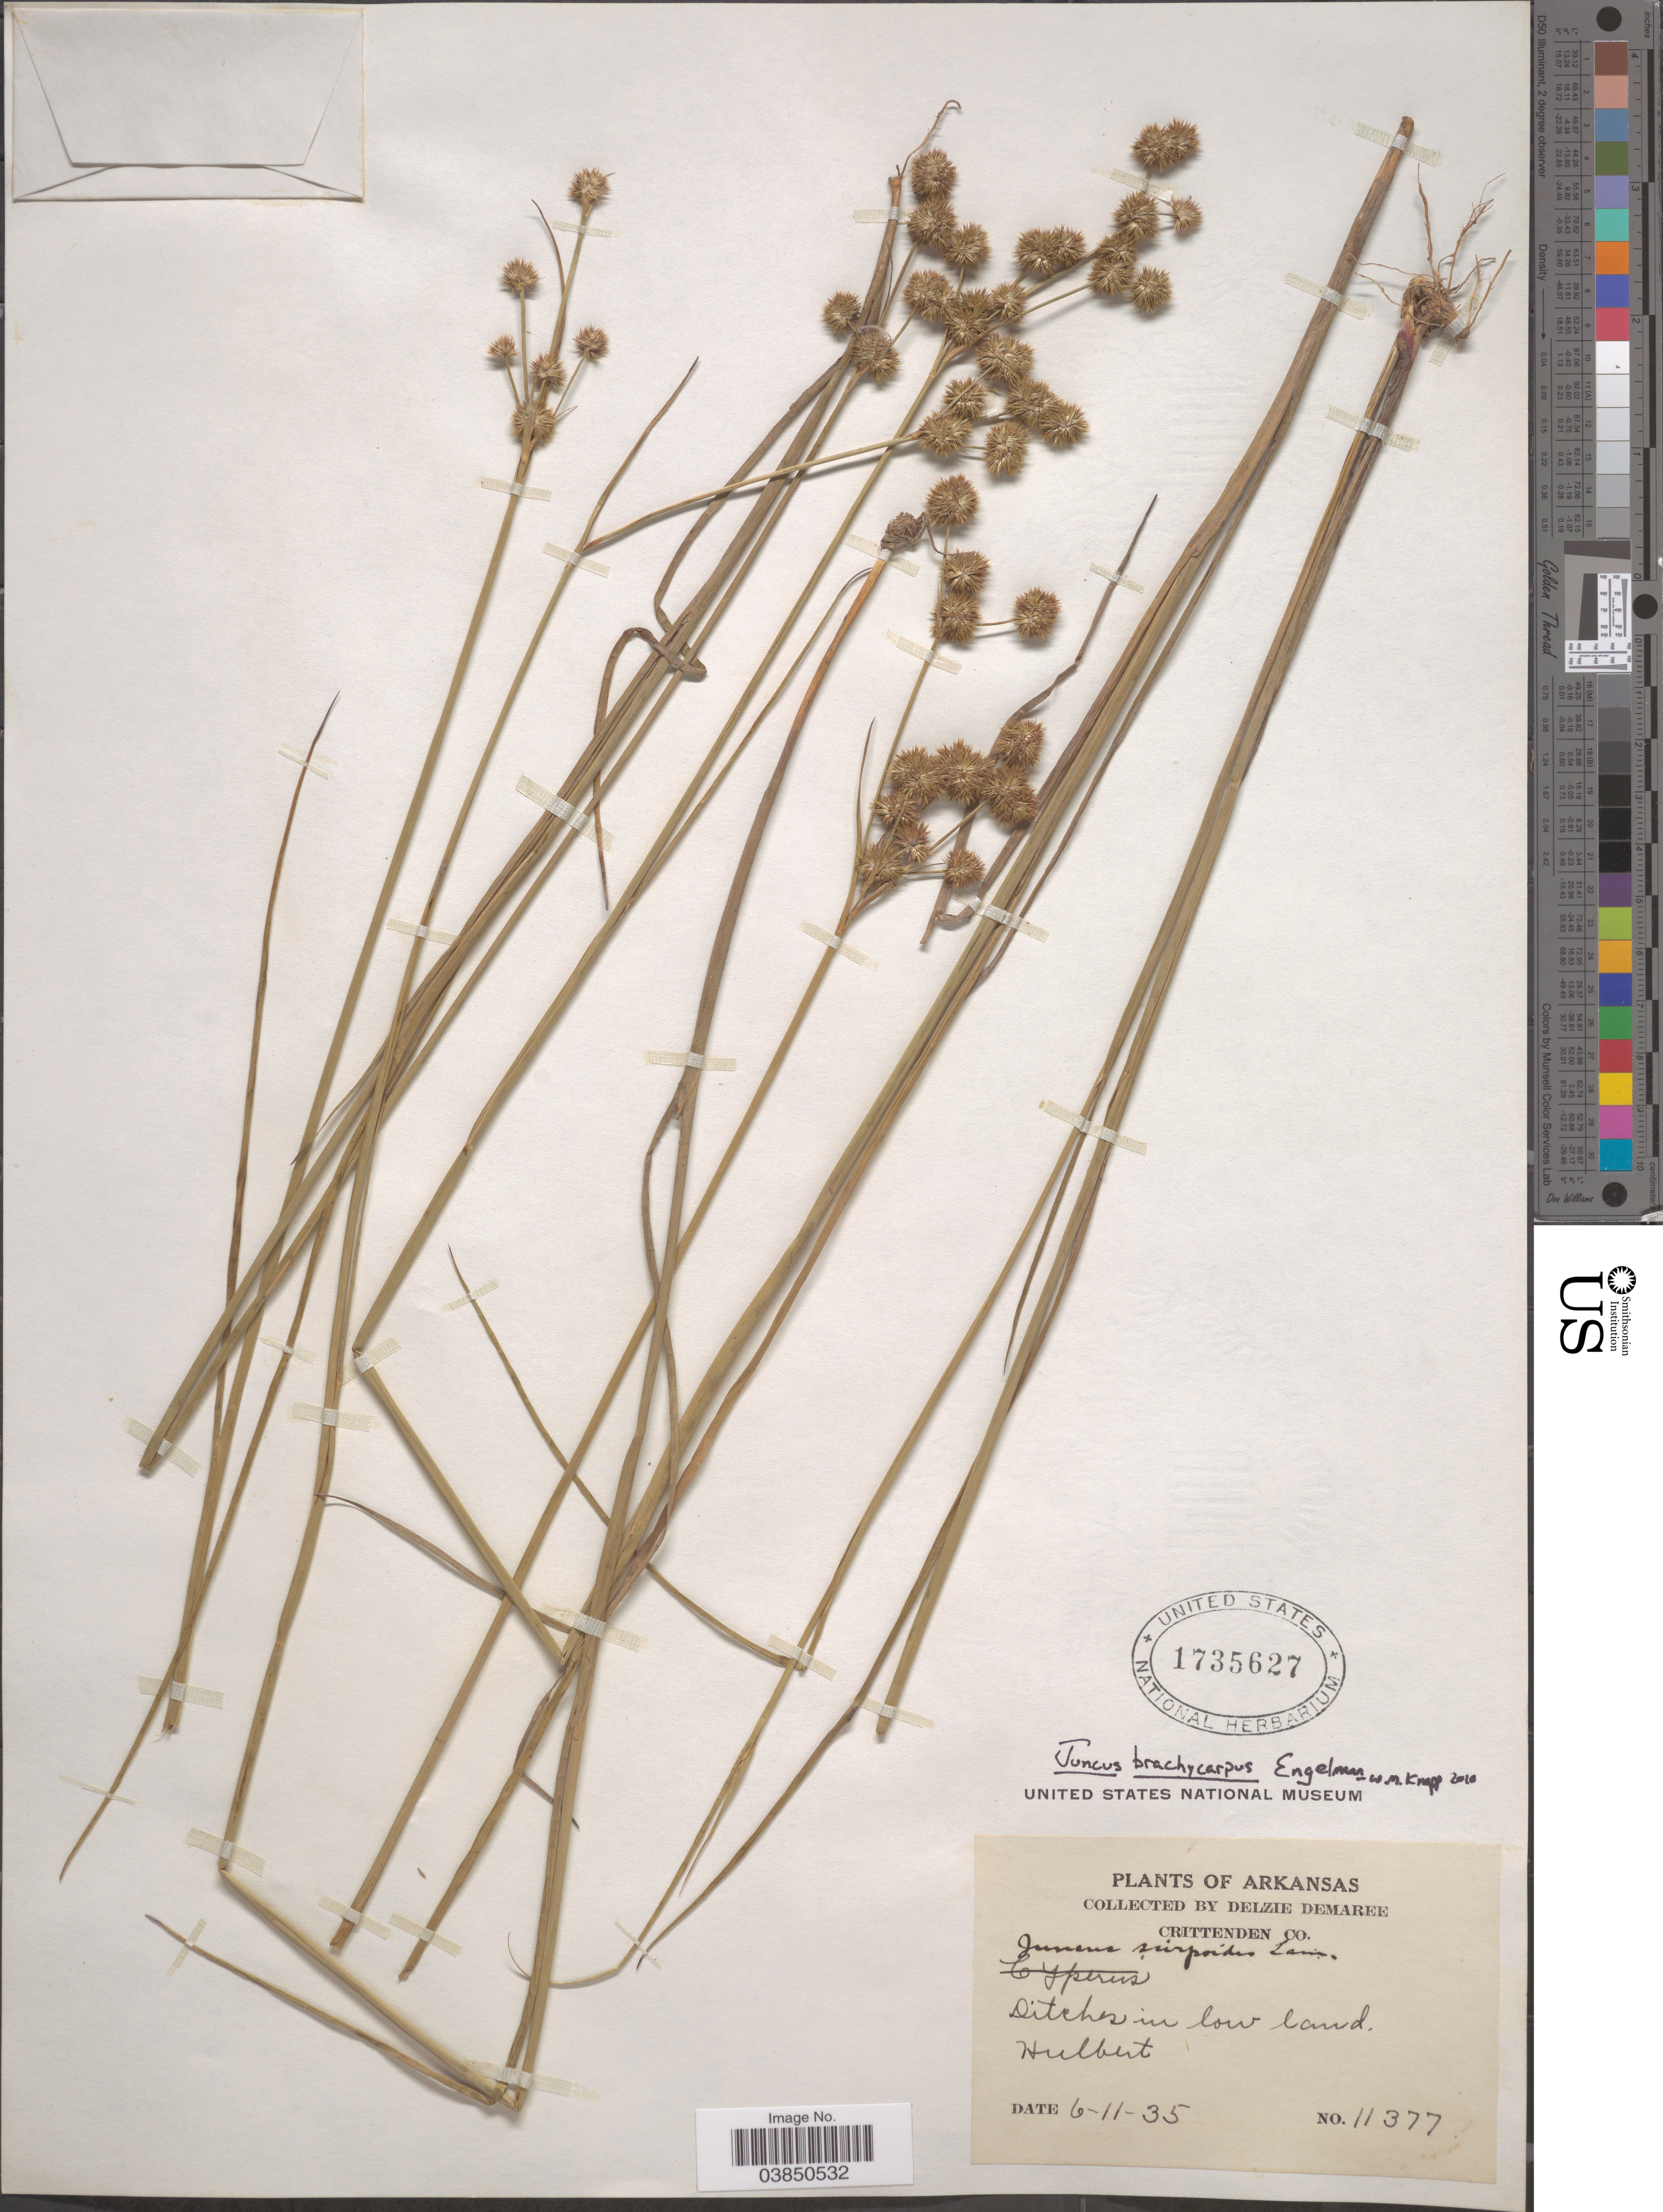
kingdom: Plantae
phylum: Tracheophyta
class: Liliopsida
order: Poales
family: Juncaceae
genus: Juncus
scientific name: Juncus brachycarpus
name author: Engelm.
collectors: D. Demaree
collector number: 11377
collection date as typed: Transcribed d/m/y: 11/6/35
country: United States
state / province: Arkansas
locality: Crittenden Co. Hulbert.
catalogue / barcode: US 1735627